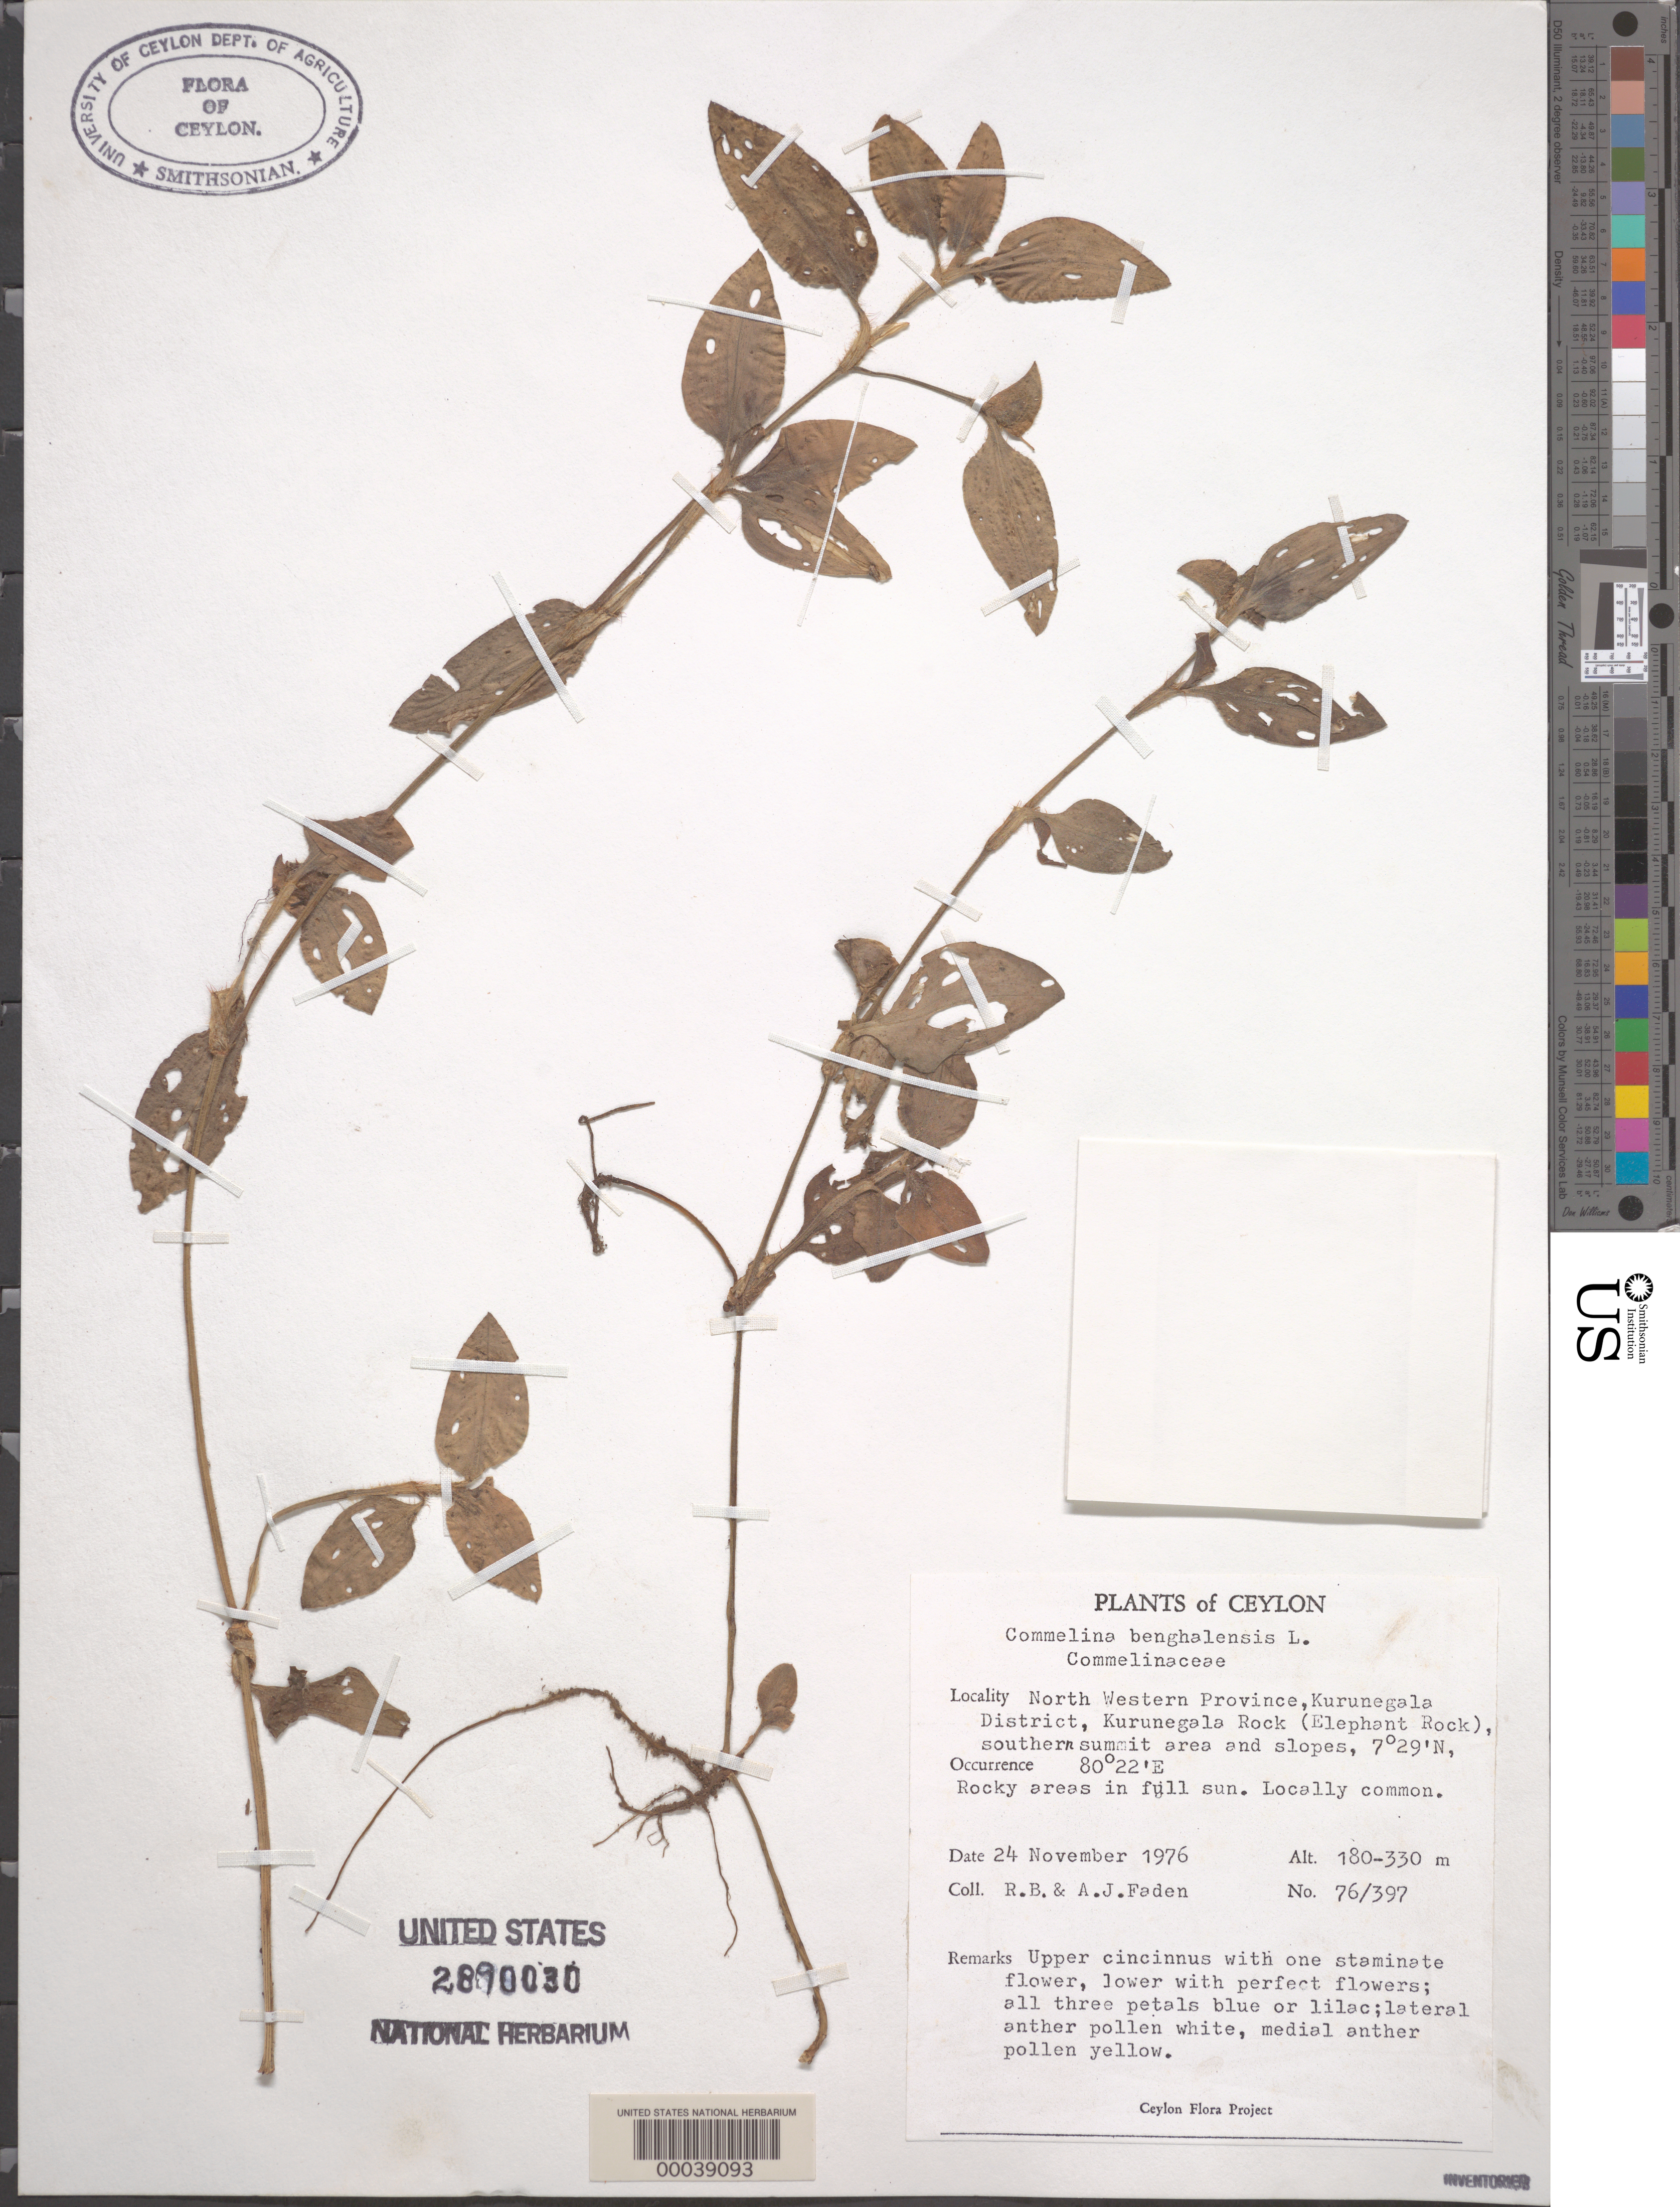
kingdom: Plantae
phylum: Tracheophyta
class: Liliopsida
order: Commelinales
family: Commelinaceae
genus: Commelina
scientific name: Commelina benghalensis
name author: L.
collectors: R. B. Faden & A. J. Faden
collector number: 76/397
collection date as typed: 24 Nov 1976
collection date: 1976-11-24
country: Sri Lanka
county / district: Kurunegala Dist.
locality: Kurunegala rock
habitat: Rocky areas in full sun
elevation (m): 180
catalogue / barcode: US 2890030